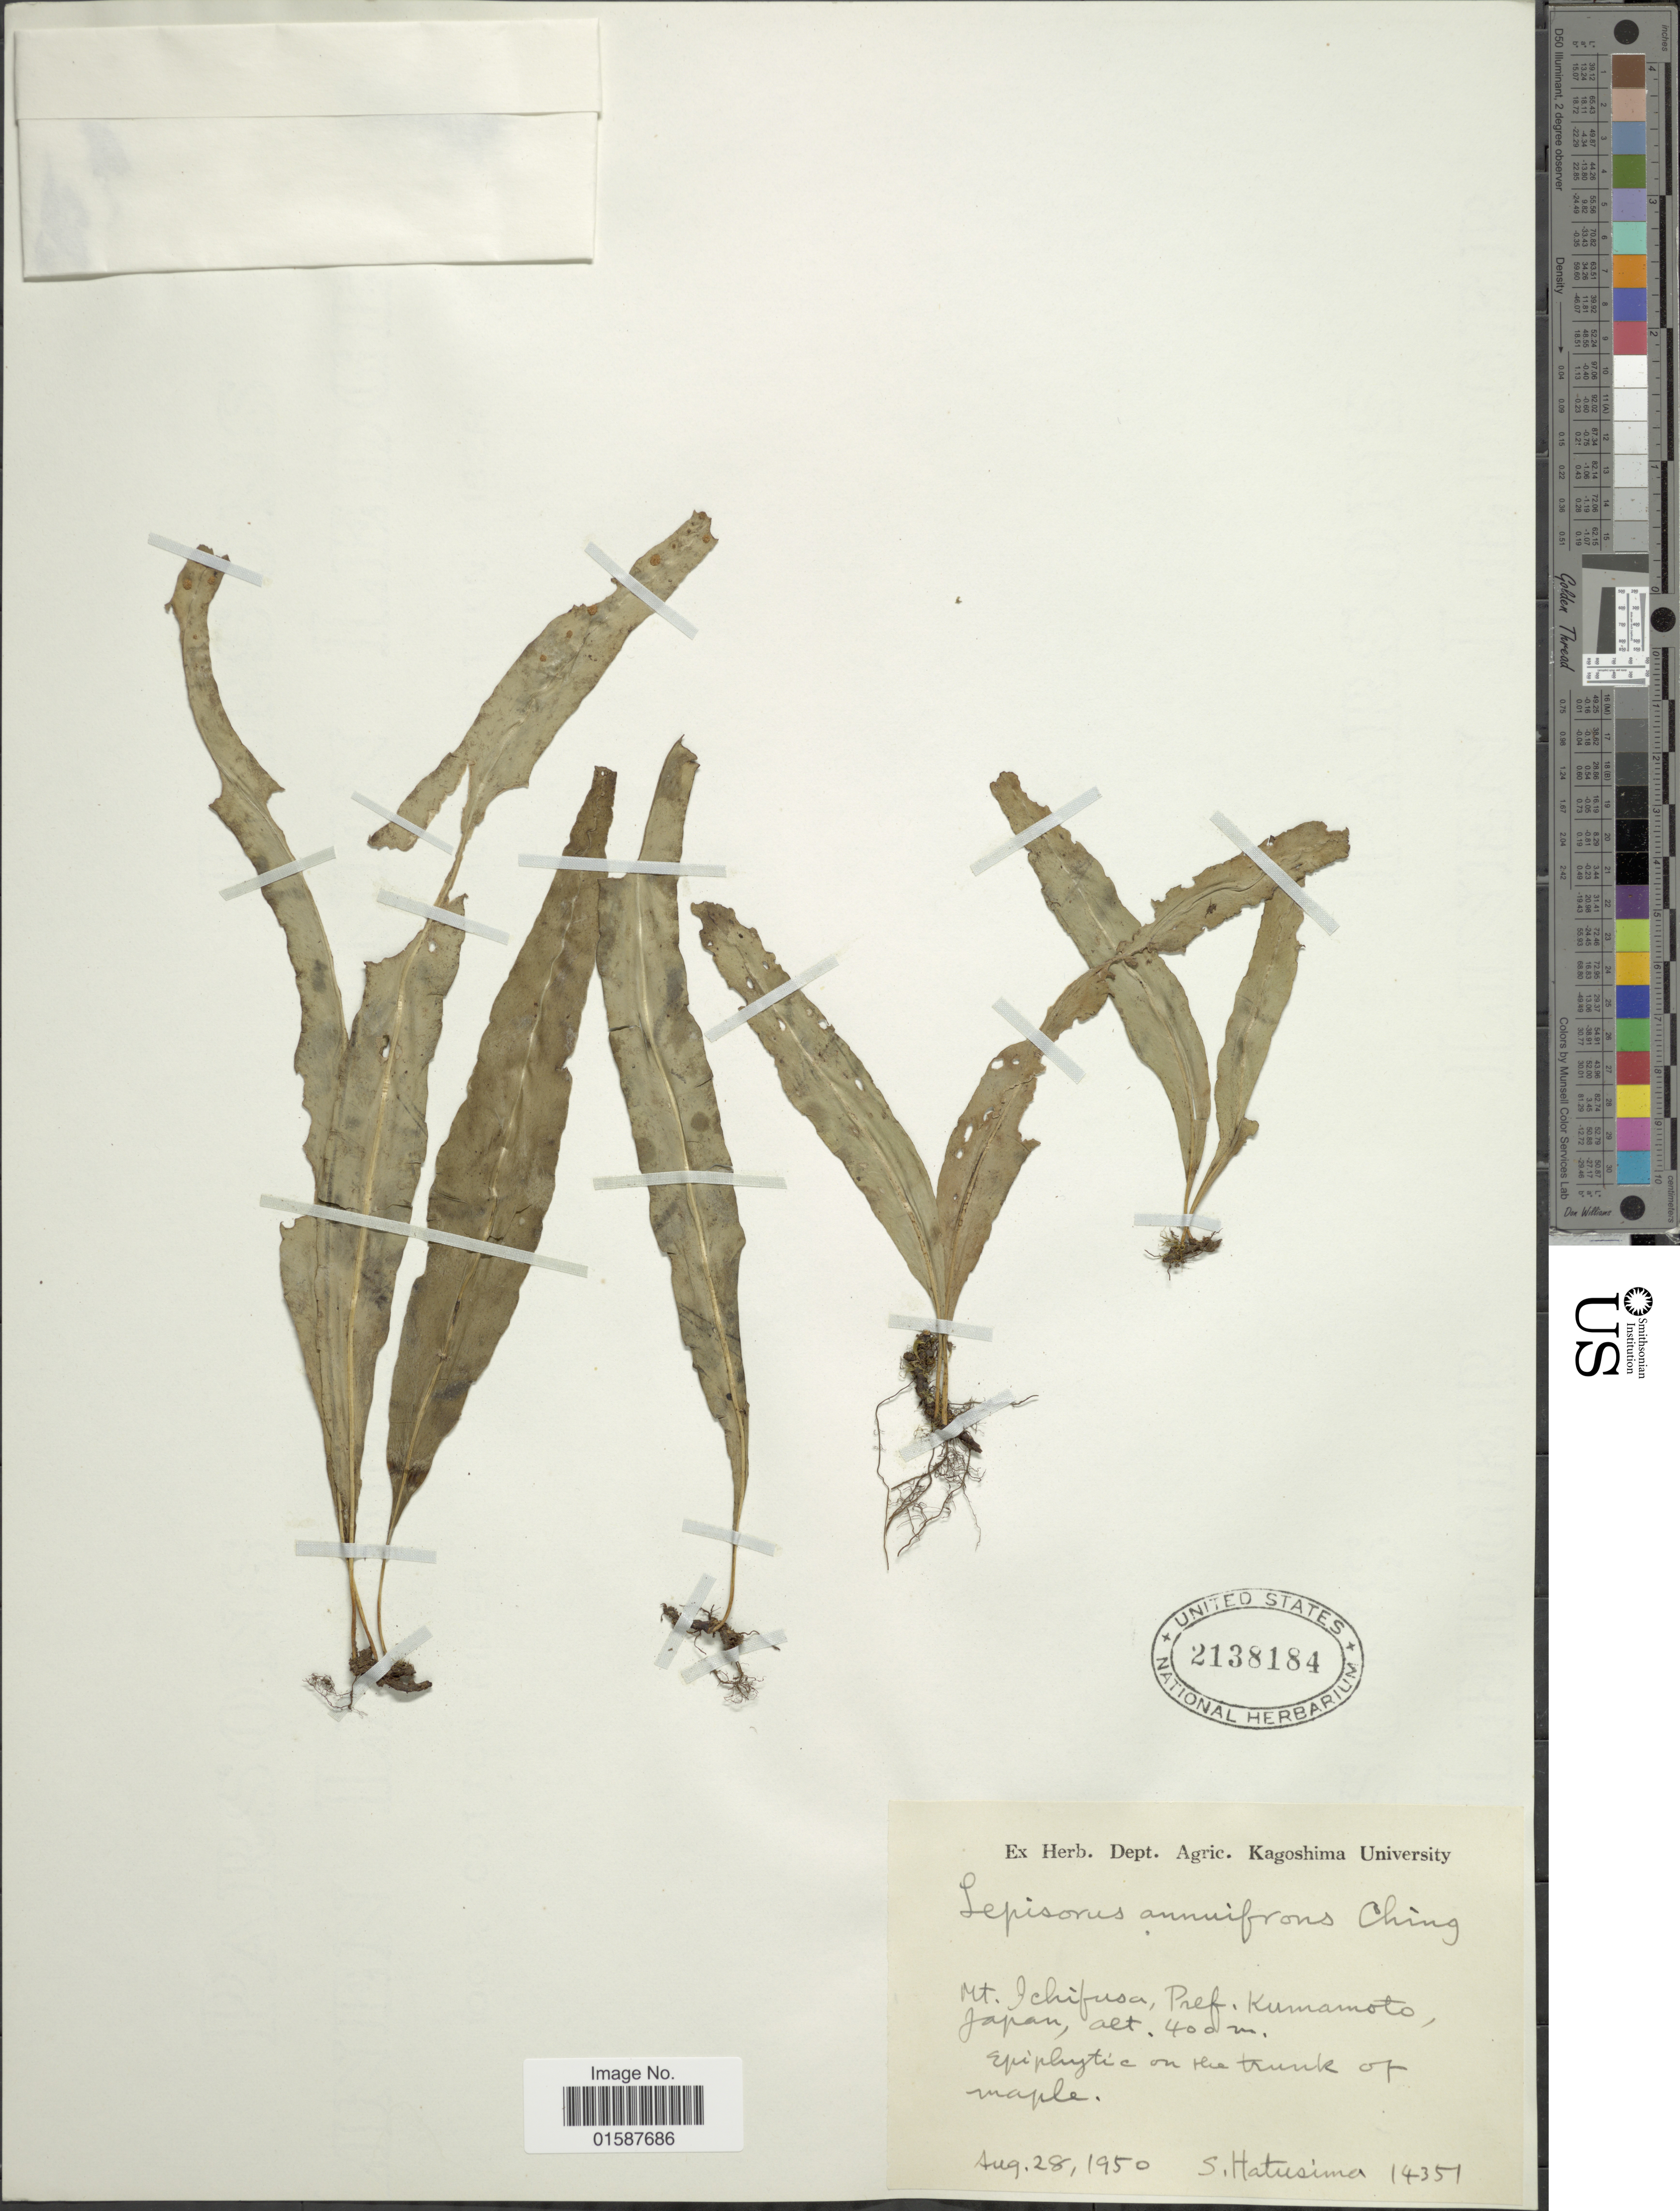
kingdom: Plantae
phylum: Tracheophyta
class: Polypodiopsida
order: Polypodiales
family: Polypodiaceae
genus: Lepisorus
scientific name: Lepisorus annuifrons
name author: (Makino) Ching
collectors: S. Hatusima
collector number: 14351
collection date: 1950-08-28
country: Japan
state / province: Kumamoto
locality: Mt. Ichifusa, Pref. Kumamoto, Japan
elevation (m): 400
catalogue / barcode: US 2138184